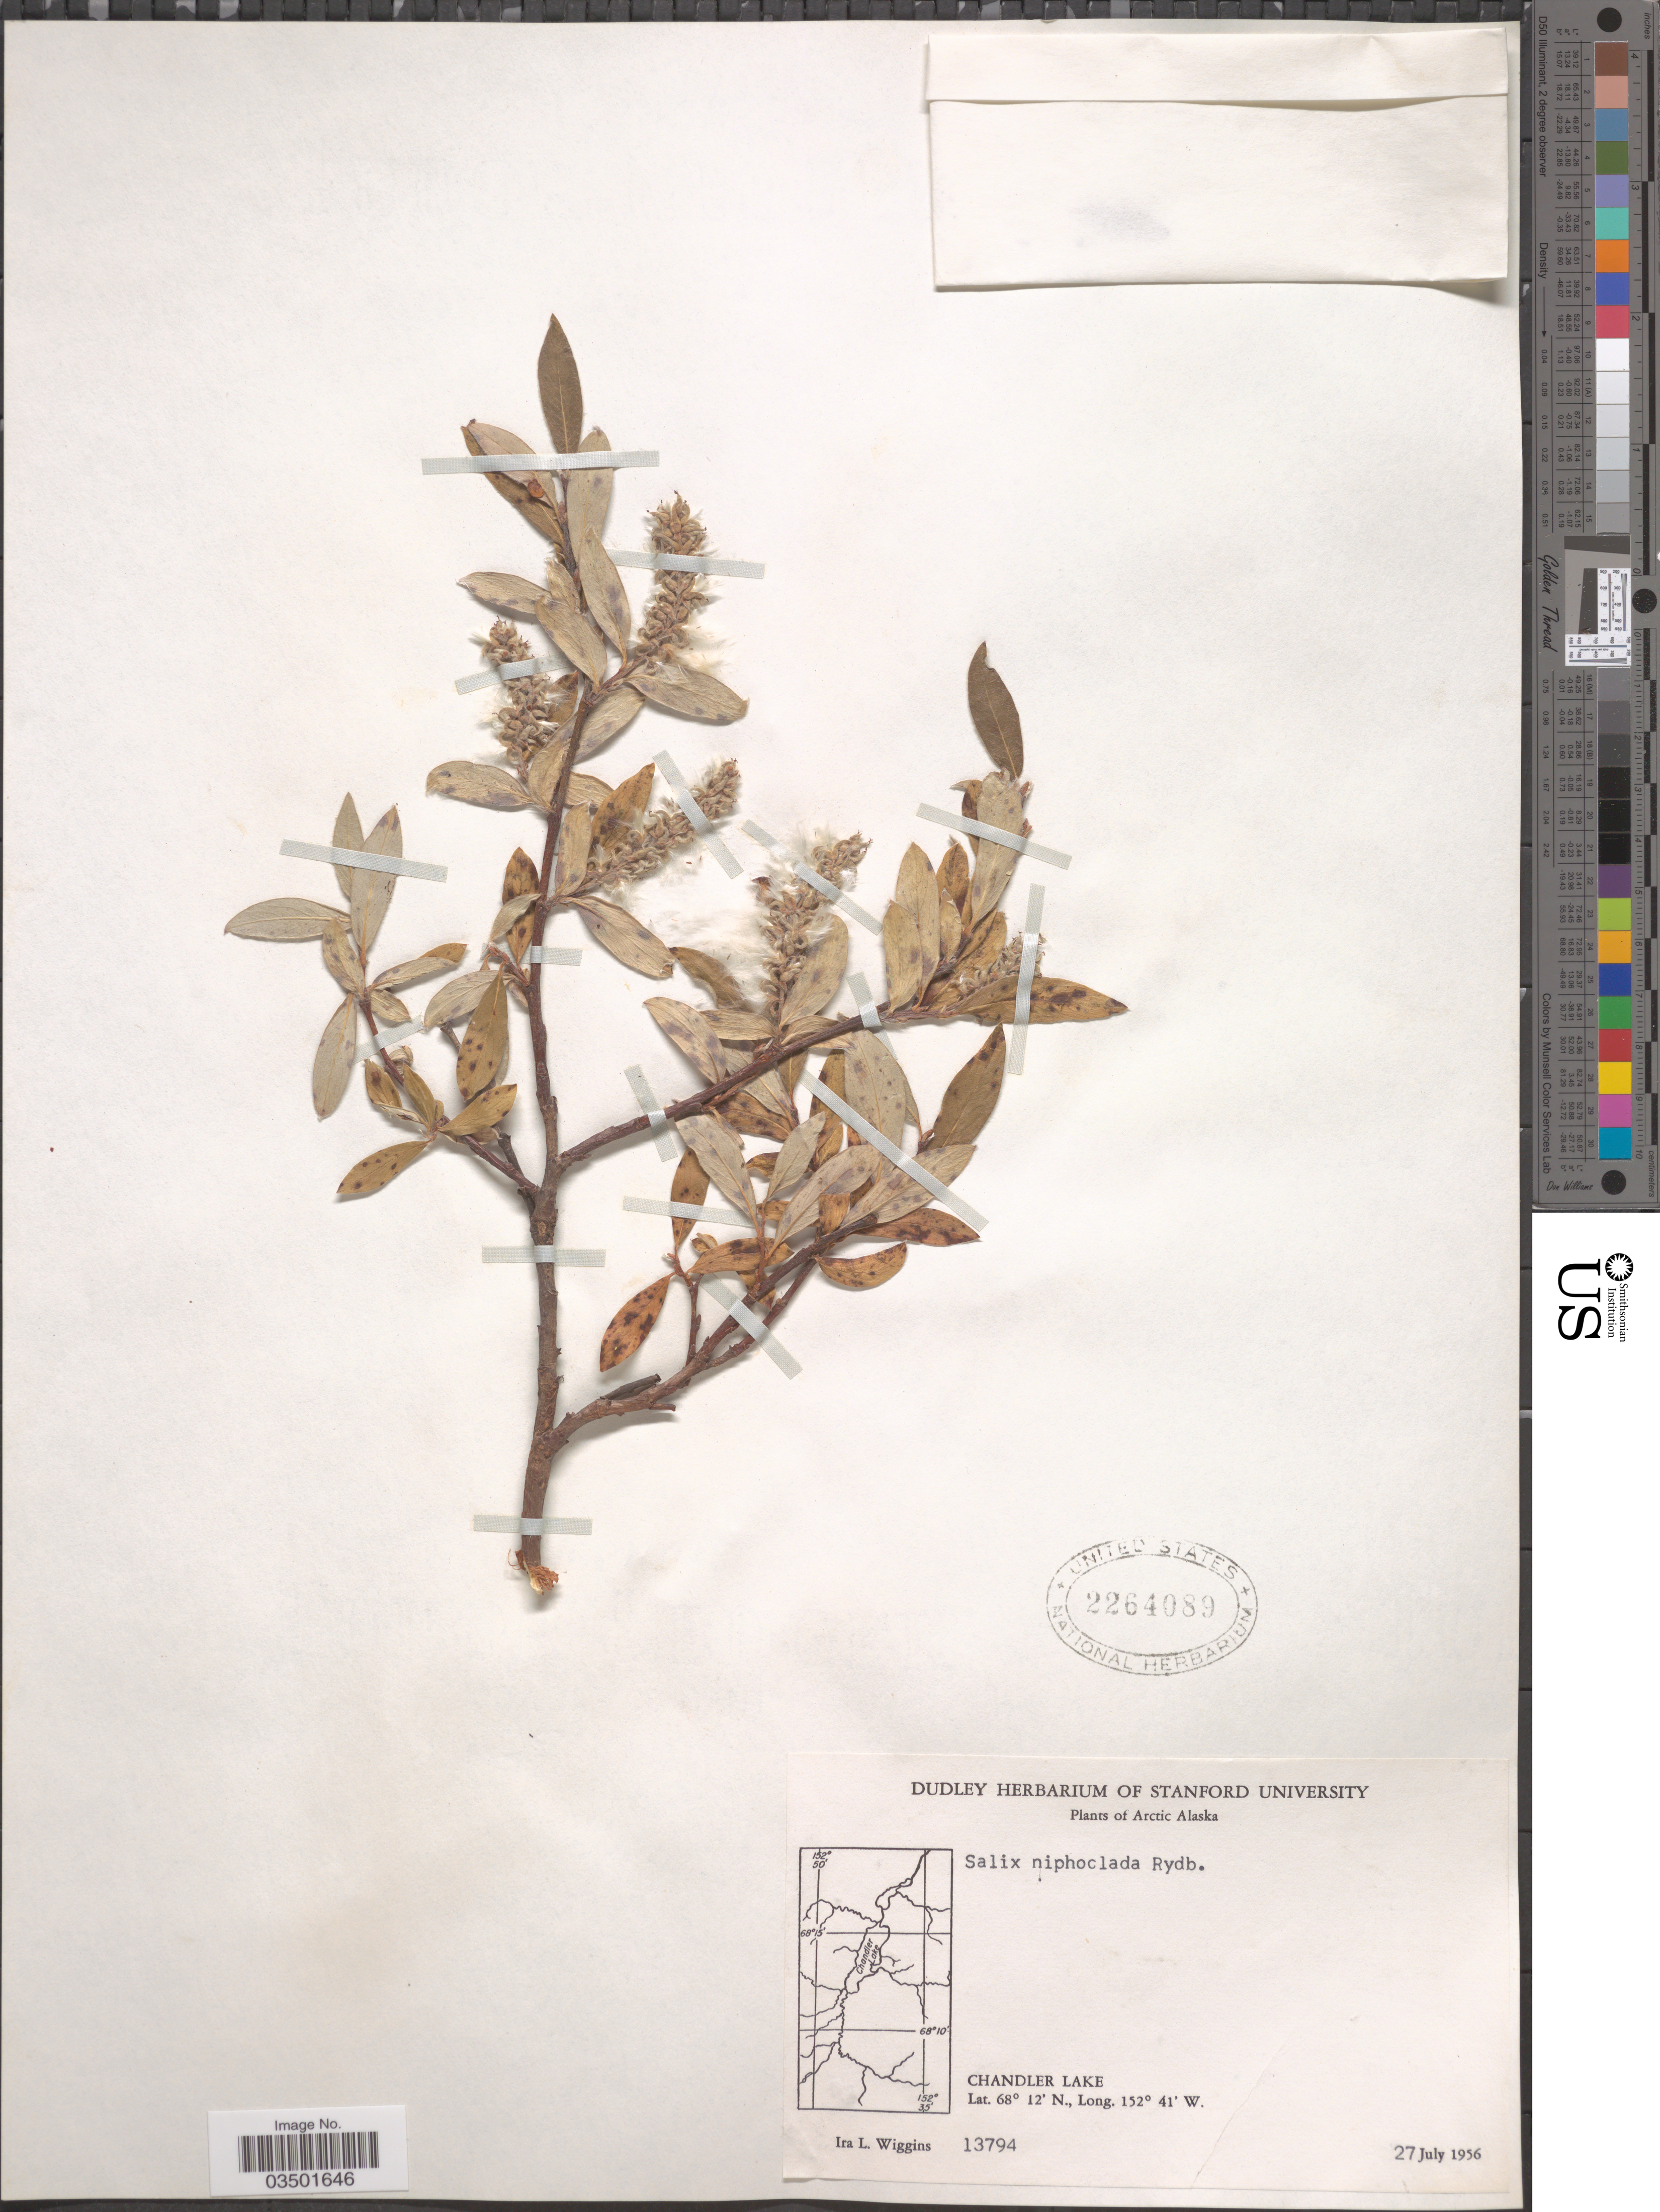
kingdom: Plantae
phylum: Tracheophyta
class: Magnoliopsida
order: Malpighiales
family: Salicaceae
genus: Salix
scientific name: Salix niphoclada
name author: Rydb.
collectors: I. L. Wiggins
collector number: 13794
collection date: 1956-07-27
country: United States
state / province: Alaska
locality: Arctic Alaska. Chandler Lake.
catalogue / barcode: US 2264089